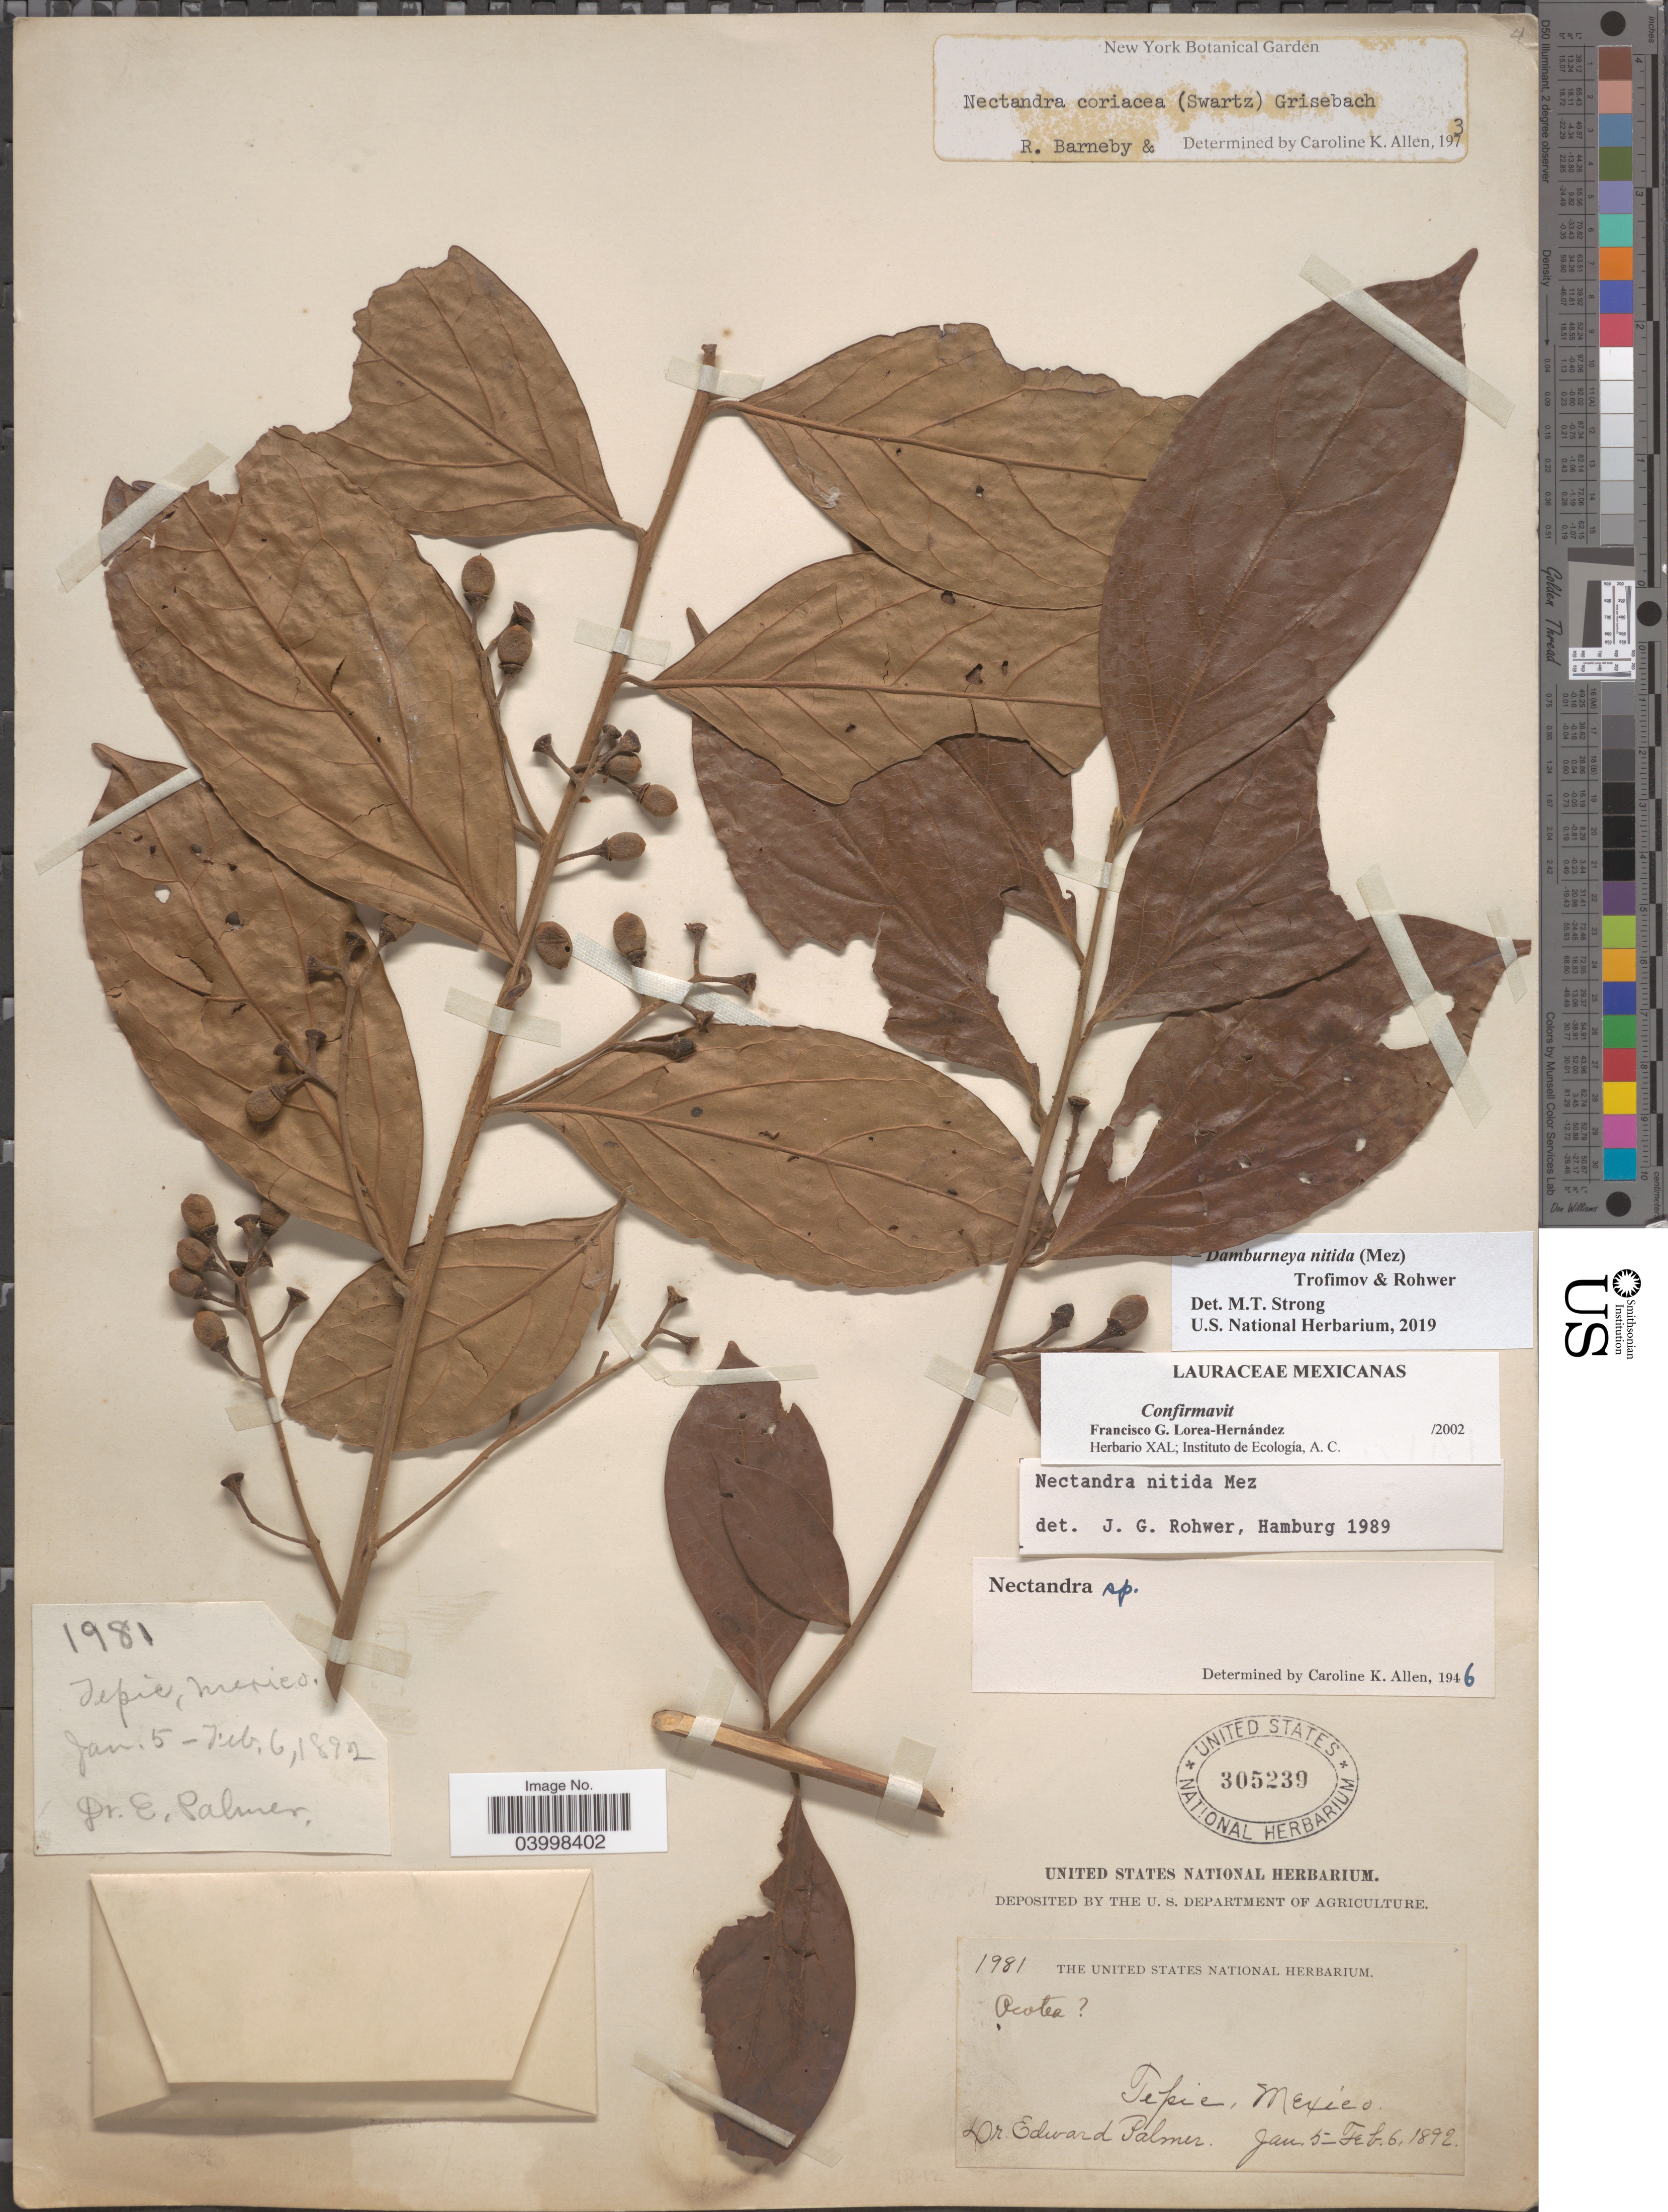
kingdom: Plantae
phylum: Tracheophyta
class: Magnoliopsida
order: Laurales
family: Lauraceae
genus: Damburneya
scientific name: Damburneya nitida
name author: (Mez) Trofimov & Rohwer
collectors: E. Palmer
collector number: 1981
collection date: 1892-01-05/1892-02-06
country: Mexico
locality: Tepic.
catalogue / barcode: US 305239